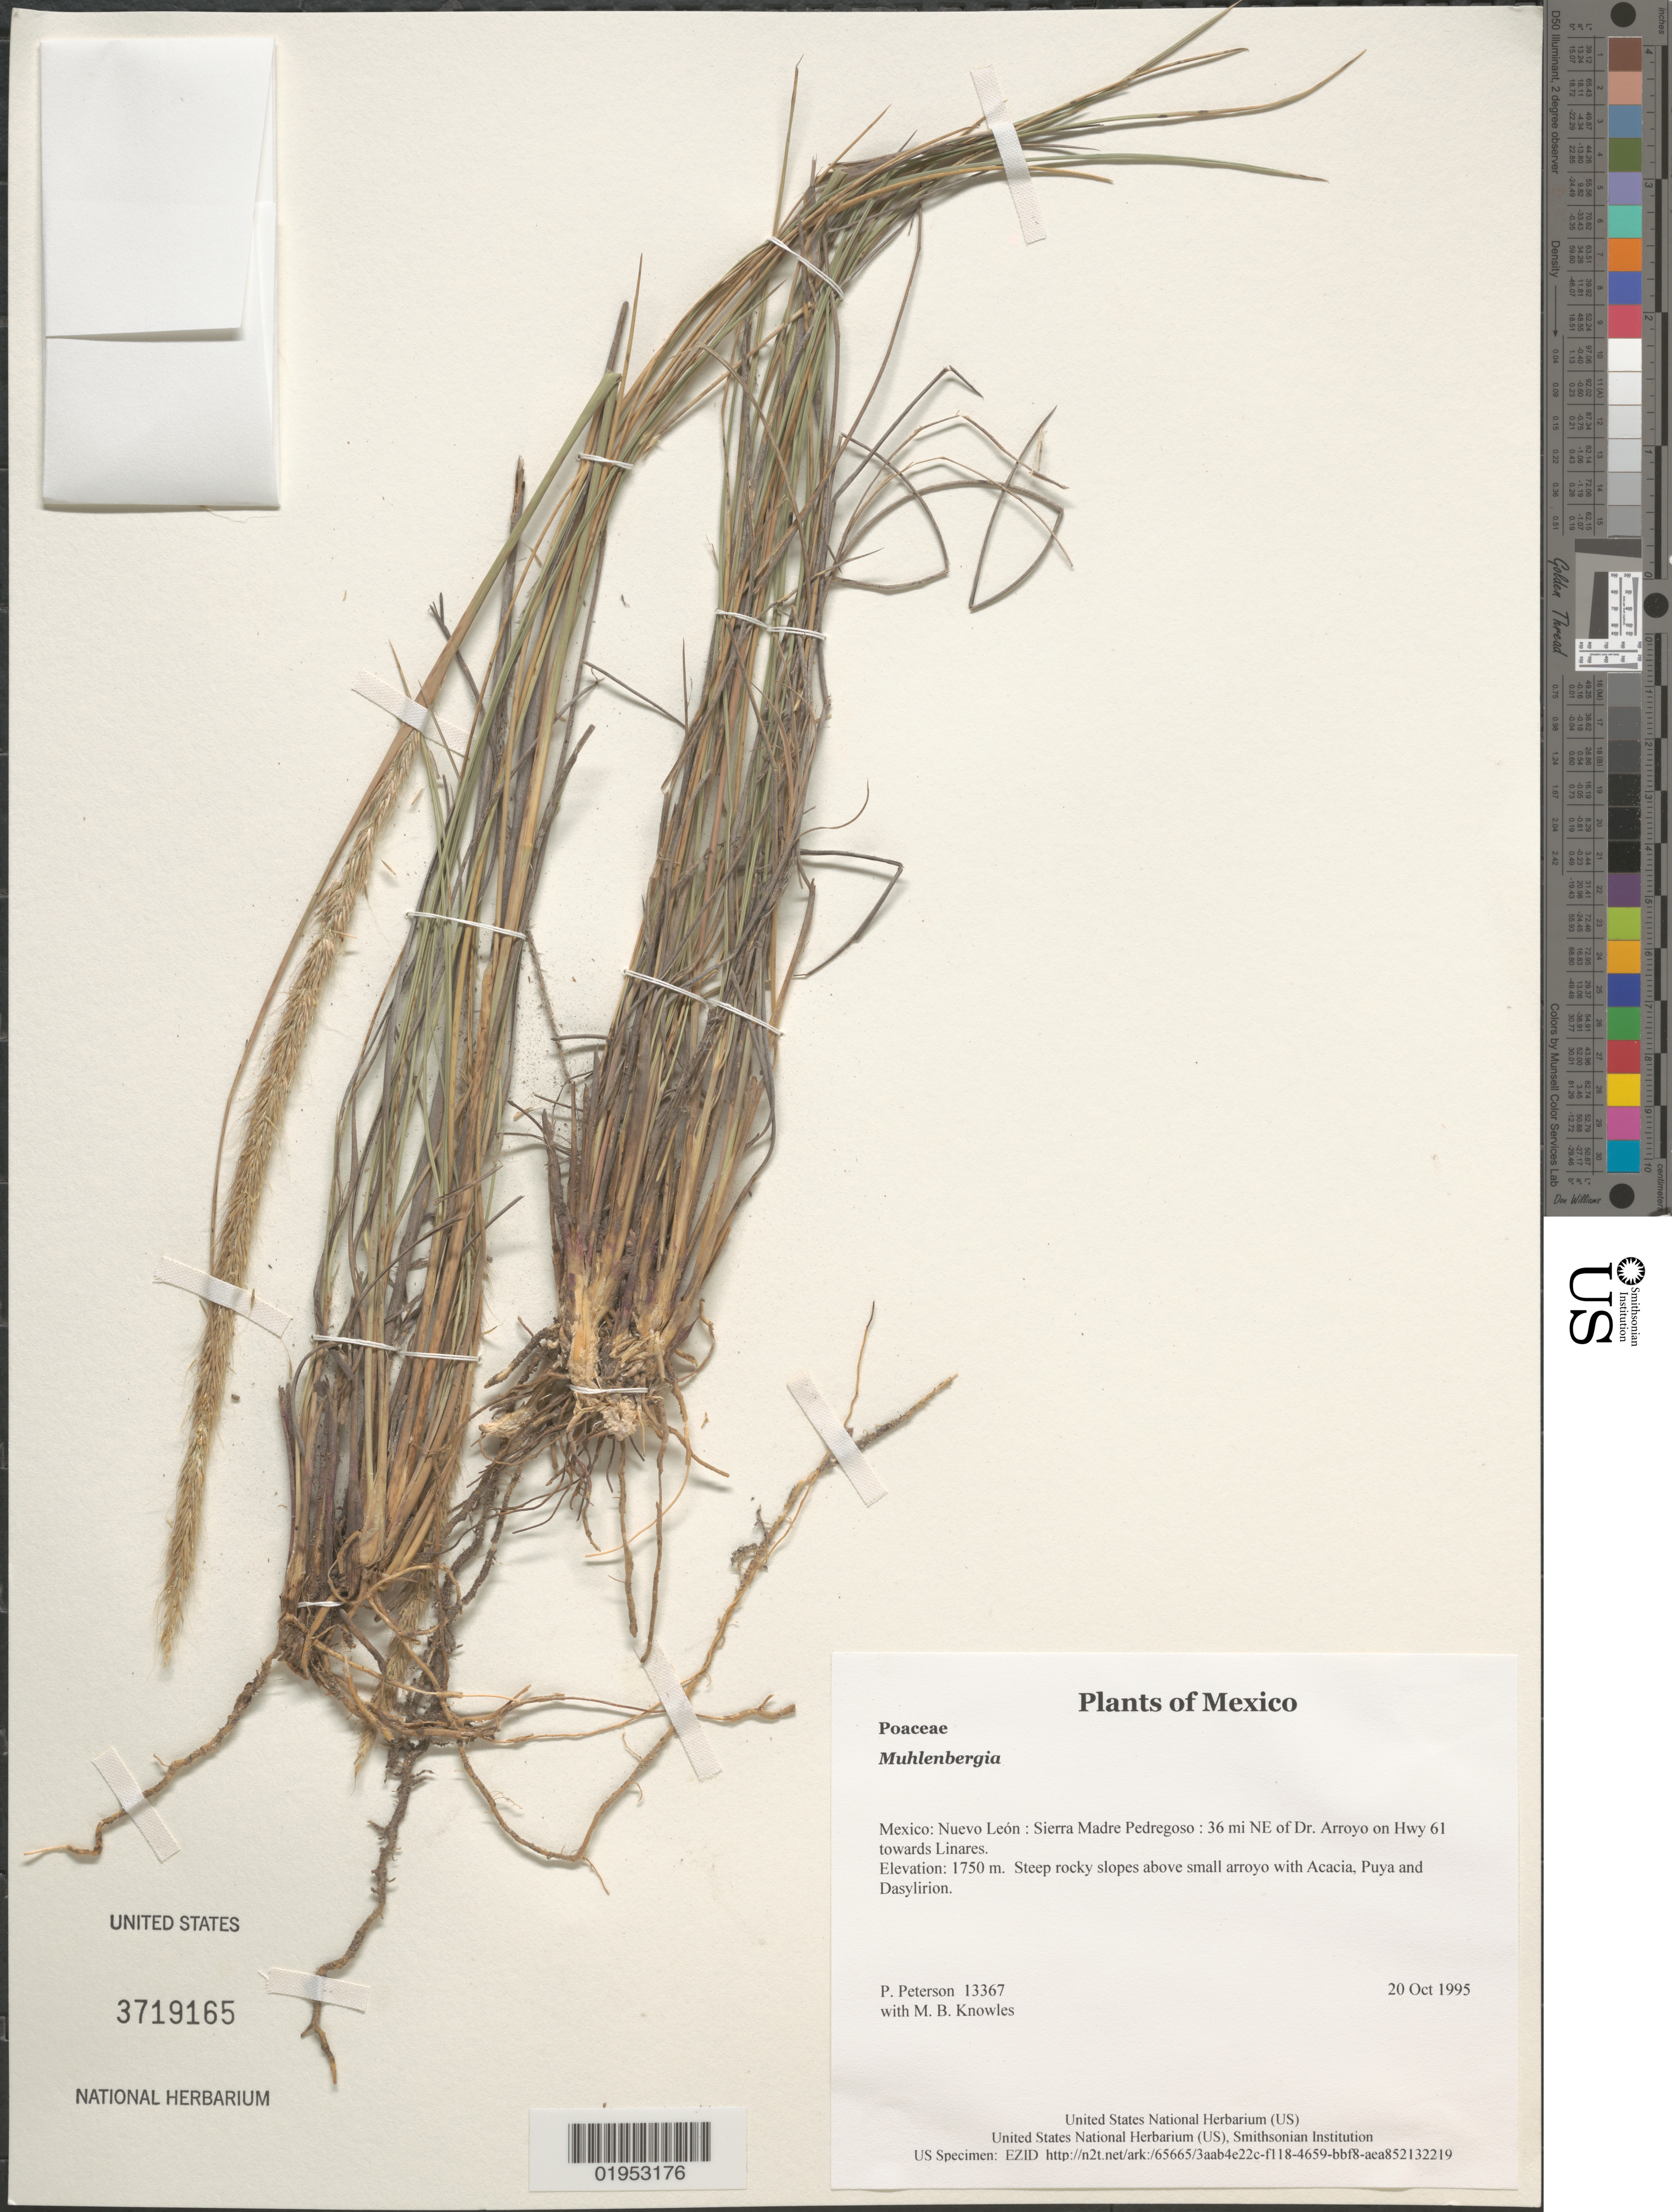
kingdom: Plantae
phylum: Tracheophyta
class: Liliopsida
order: Poales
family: Poaceae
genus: Muhlenbergia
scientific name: Muhlenbergia sp.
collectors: P. M. Peterson & M. B. Knowles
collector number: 13367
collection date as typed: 20 Oct 1995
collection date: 1995-10-20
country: Mexico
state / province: Nuevo León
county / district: Sierra Madre Pedregoso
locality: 36 mi NE of Dr. Arroyo on Hwy 61 towards Linares.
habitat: Steep rocky slopes above small arroyo with Acacia, Puya and Dasylirion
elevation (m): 1750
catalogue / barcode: US 3719165